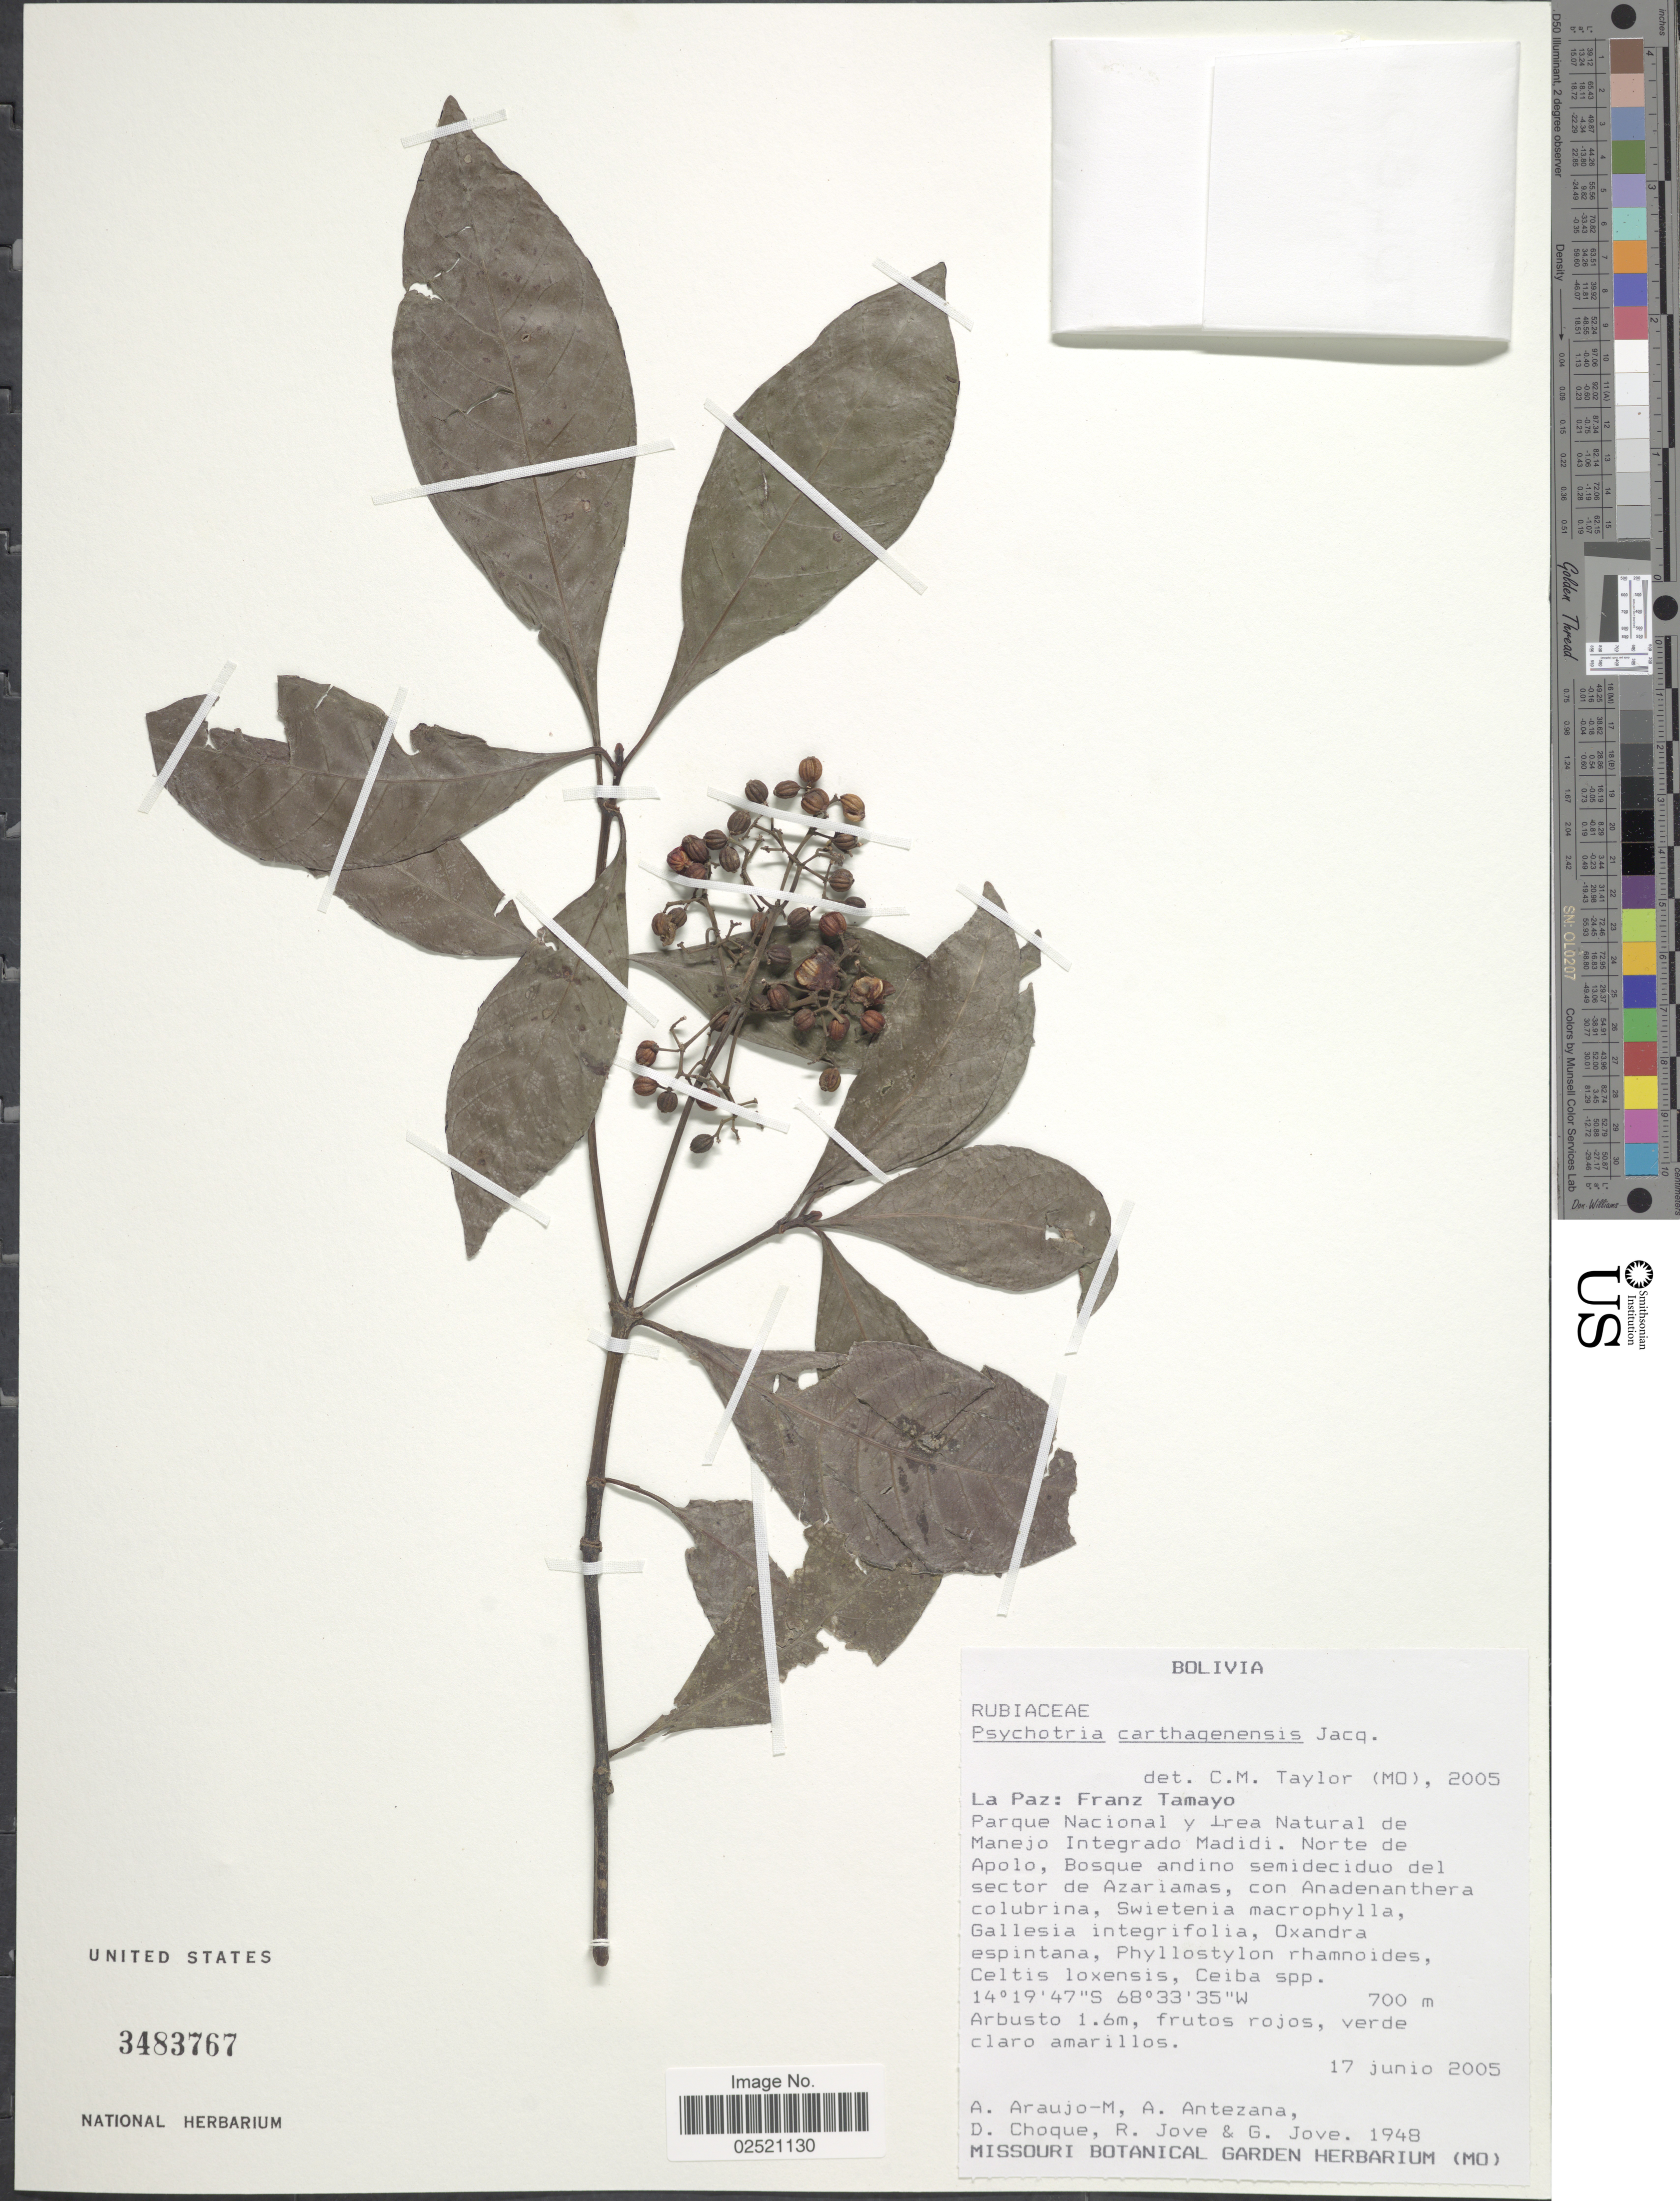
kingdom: Plantae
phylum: Tracheophyta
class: Magnoliopsida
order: Gentianales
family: Rubiaceae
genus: Psychotria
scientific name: Psychotria carthagenensis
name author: Jacq.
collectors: A. Araujo-M., A. Antezana, D. Choque, R. Jove & G. Jove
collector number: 1948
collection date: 2005-06-17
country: Bolivia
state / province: La Paz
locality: Franz Tamayo, Parque Nacional y Irea Natural de Manejo Integrado Mdidi, Norte de Apolo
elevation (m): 700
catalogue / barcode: US 3483767